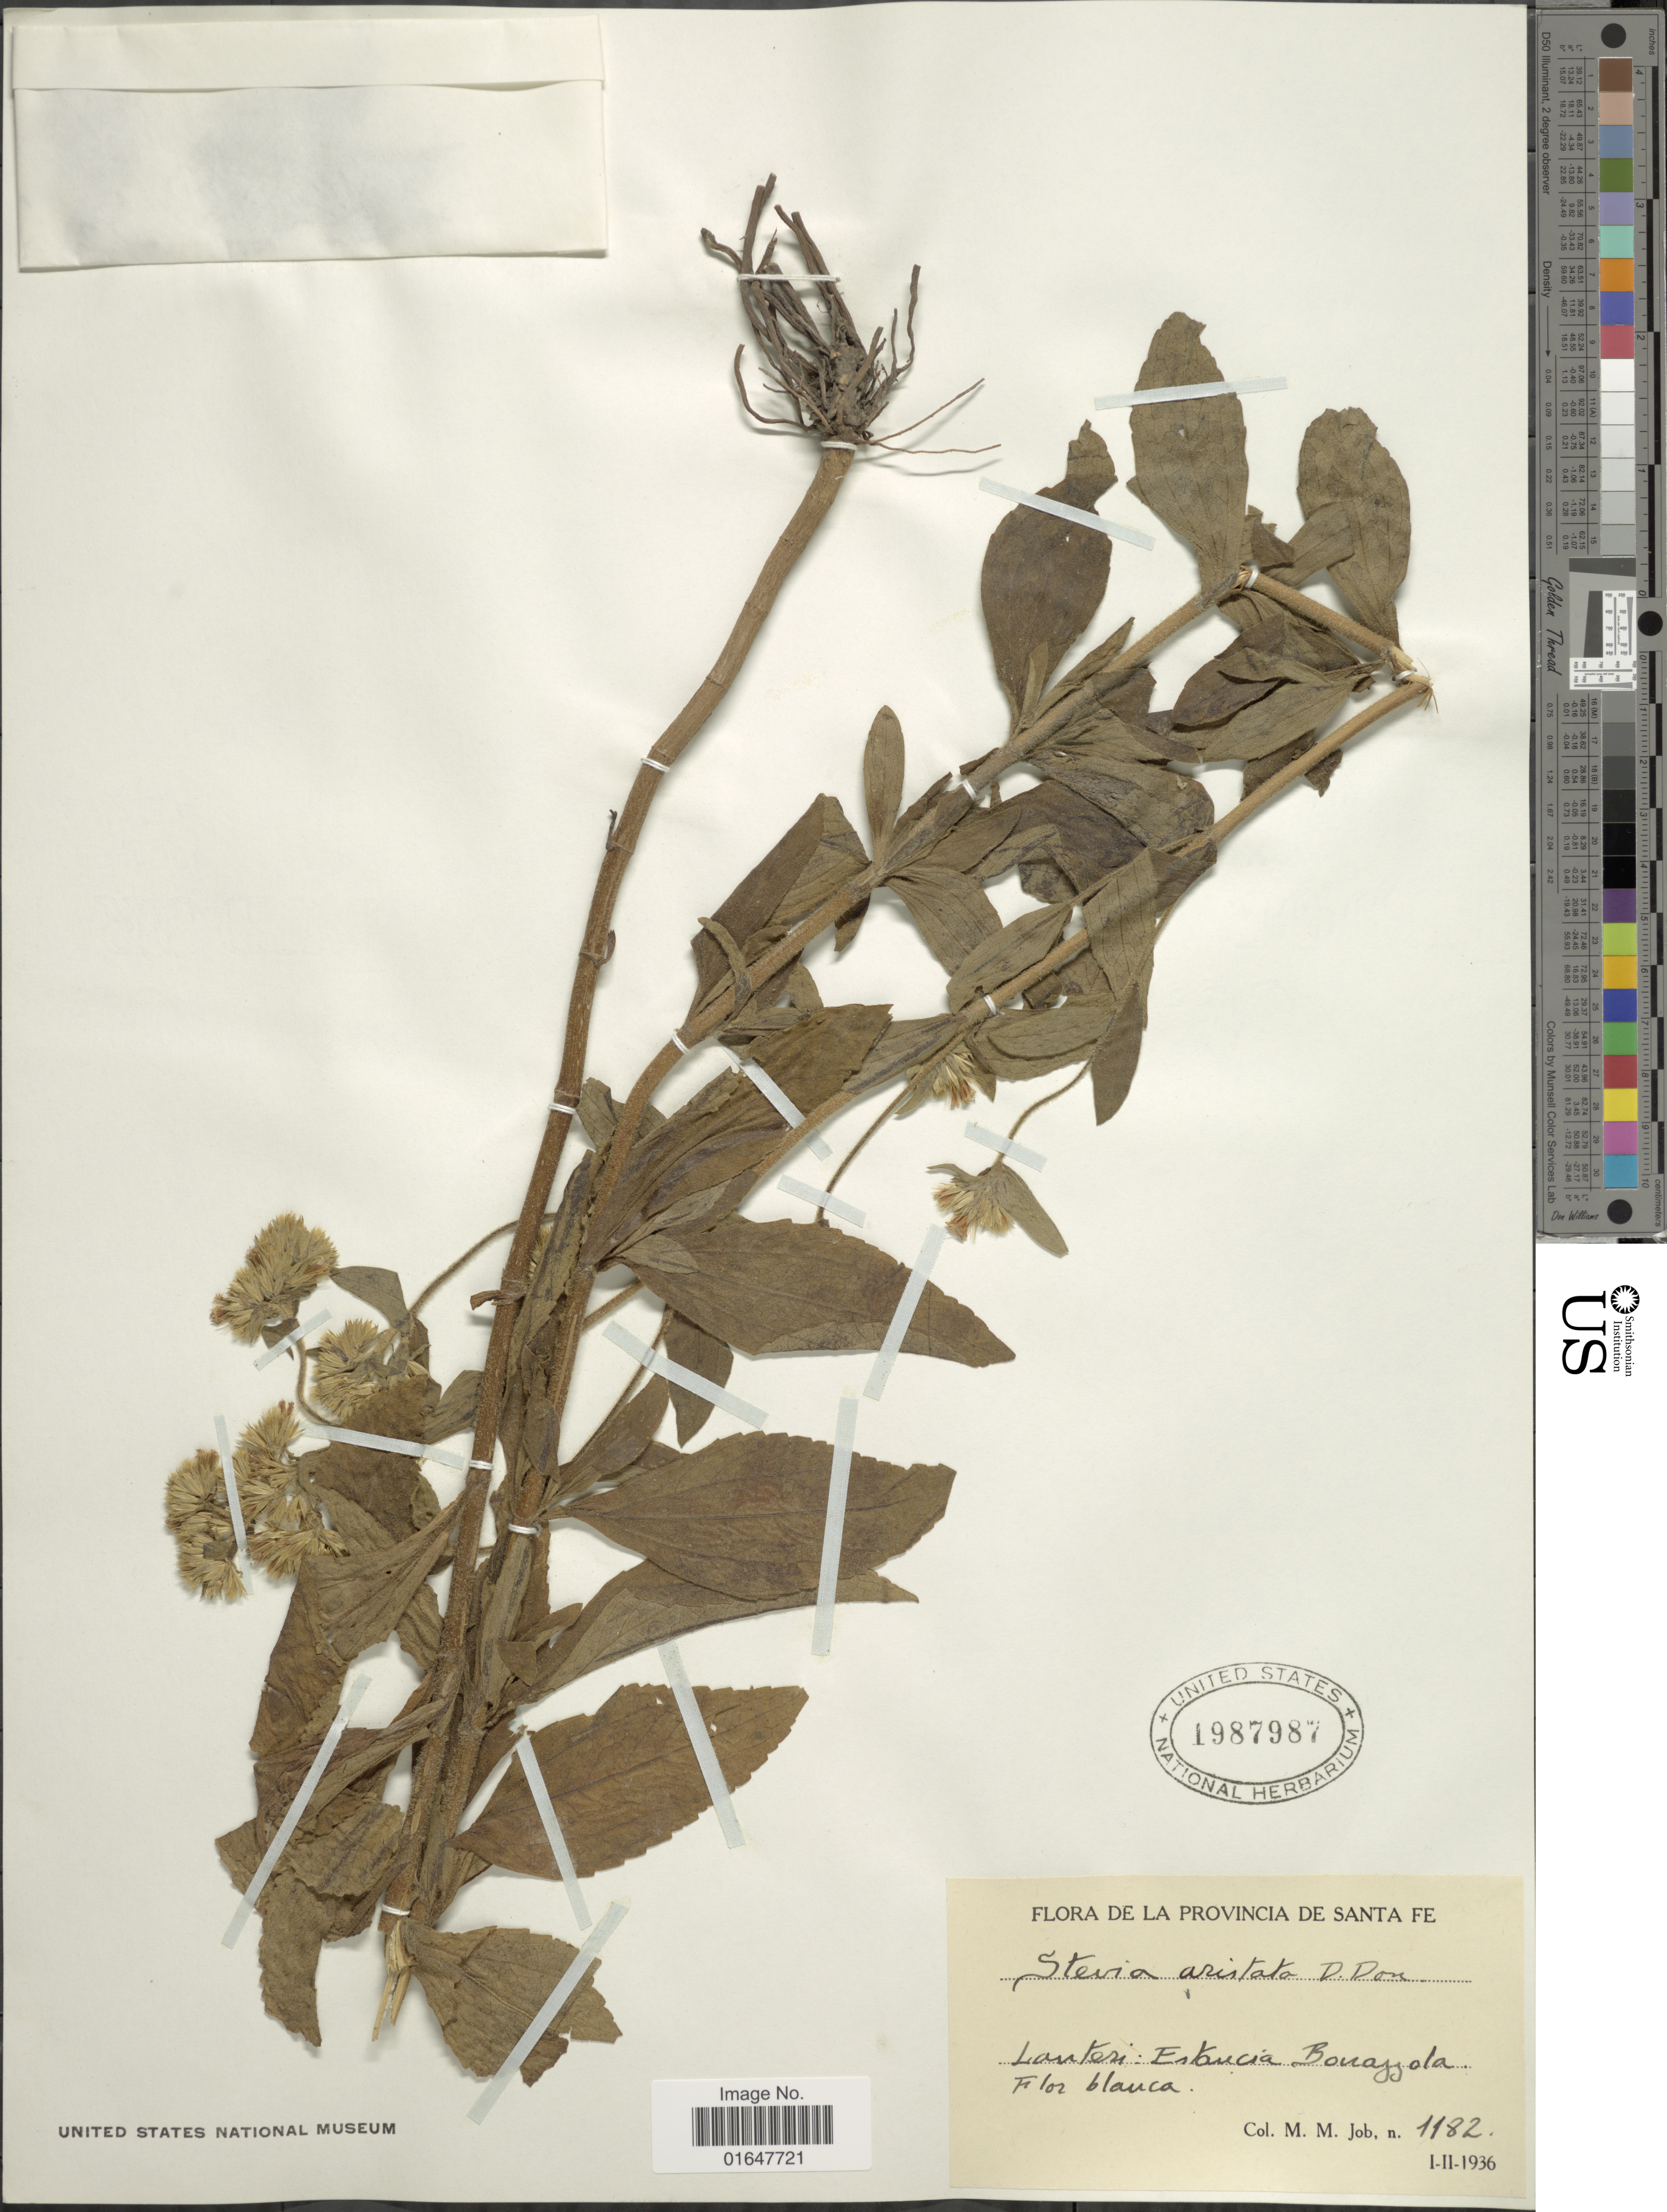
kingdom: Plantae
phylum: Tracheophyta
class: Magnoliopsida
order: Asterales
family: Asteraceae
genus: Stevia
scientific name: Stevia aristata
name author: D. Don ex Hook. & Arn.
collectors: M. Job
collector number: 1182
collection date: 1936-01/1936-02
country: Argentina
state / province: Santa Fe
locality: Lanteri, Estancia Bonazzola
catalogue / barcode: US 1987987